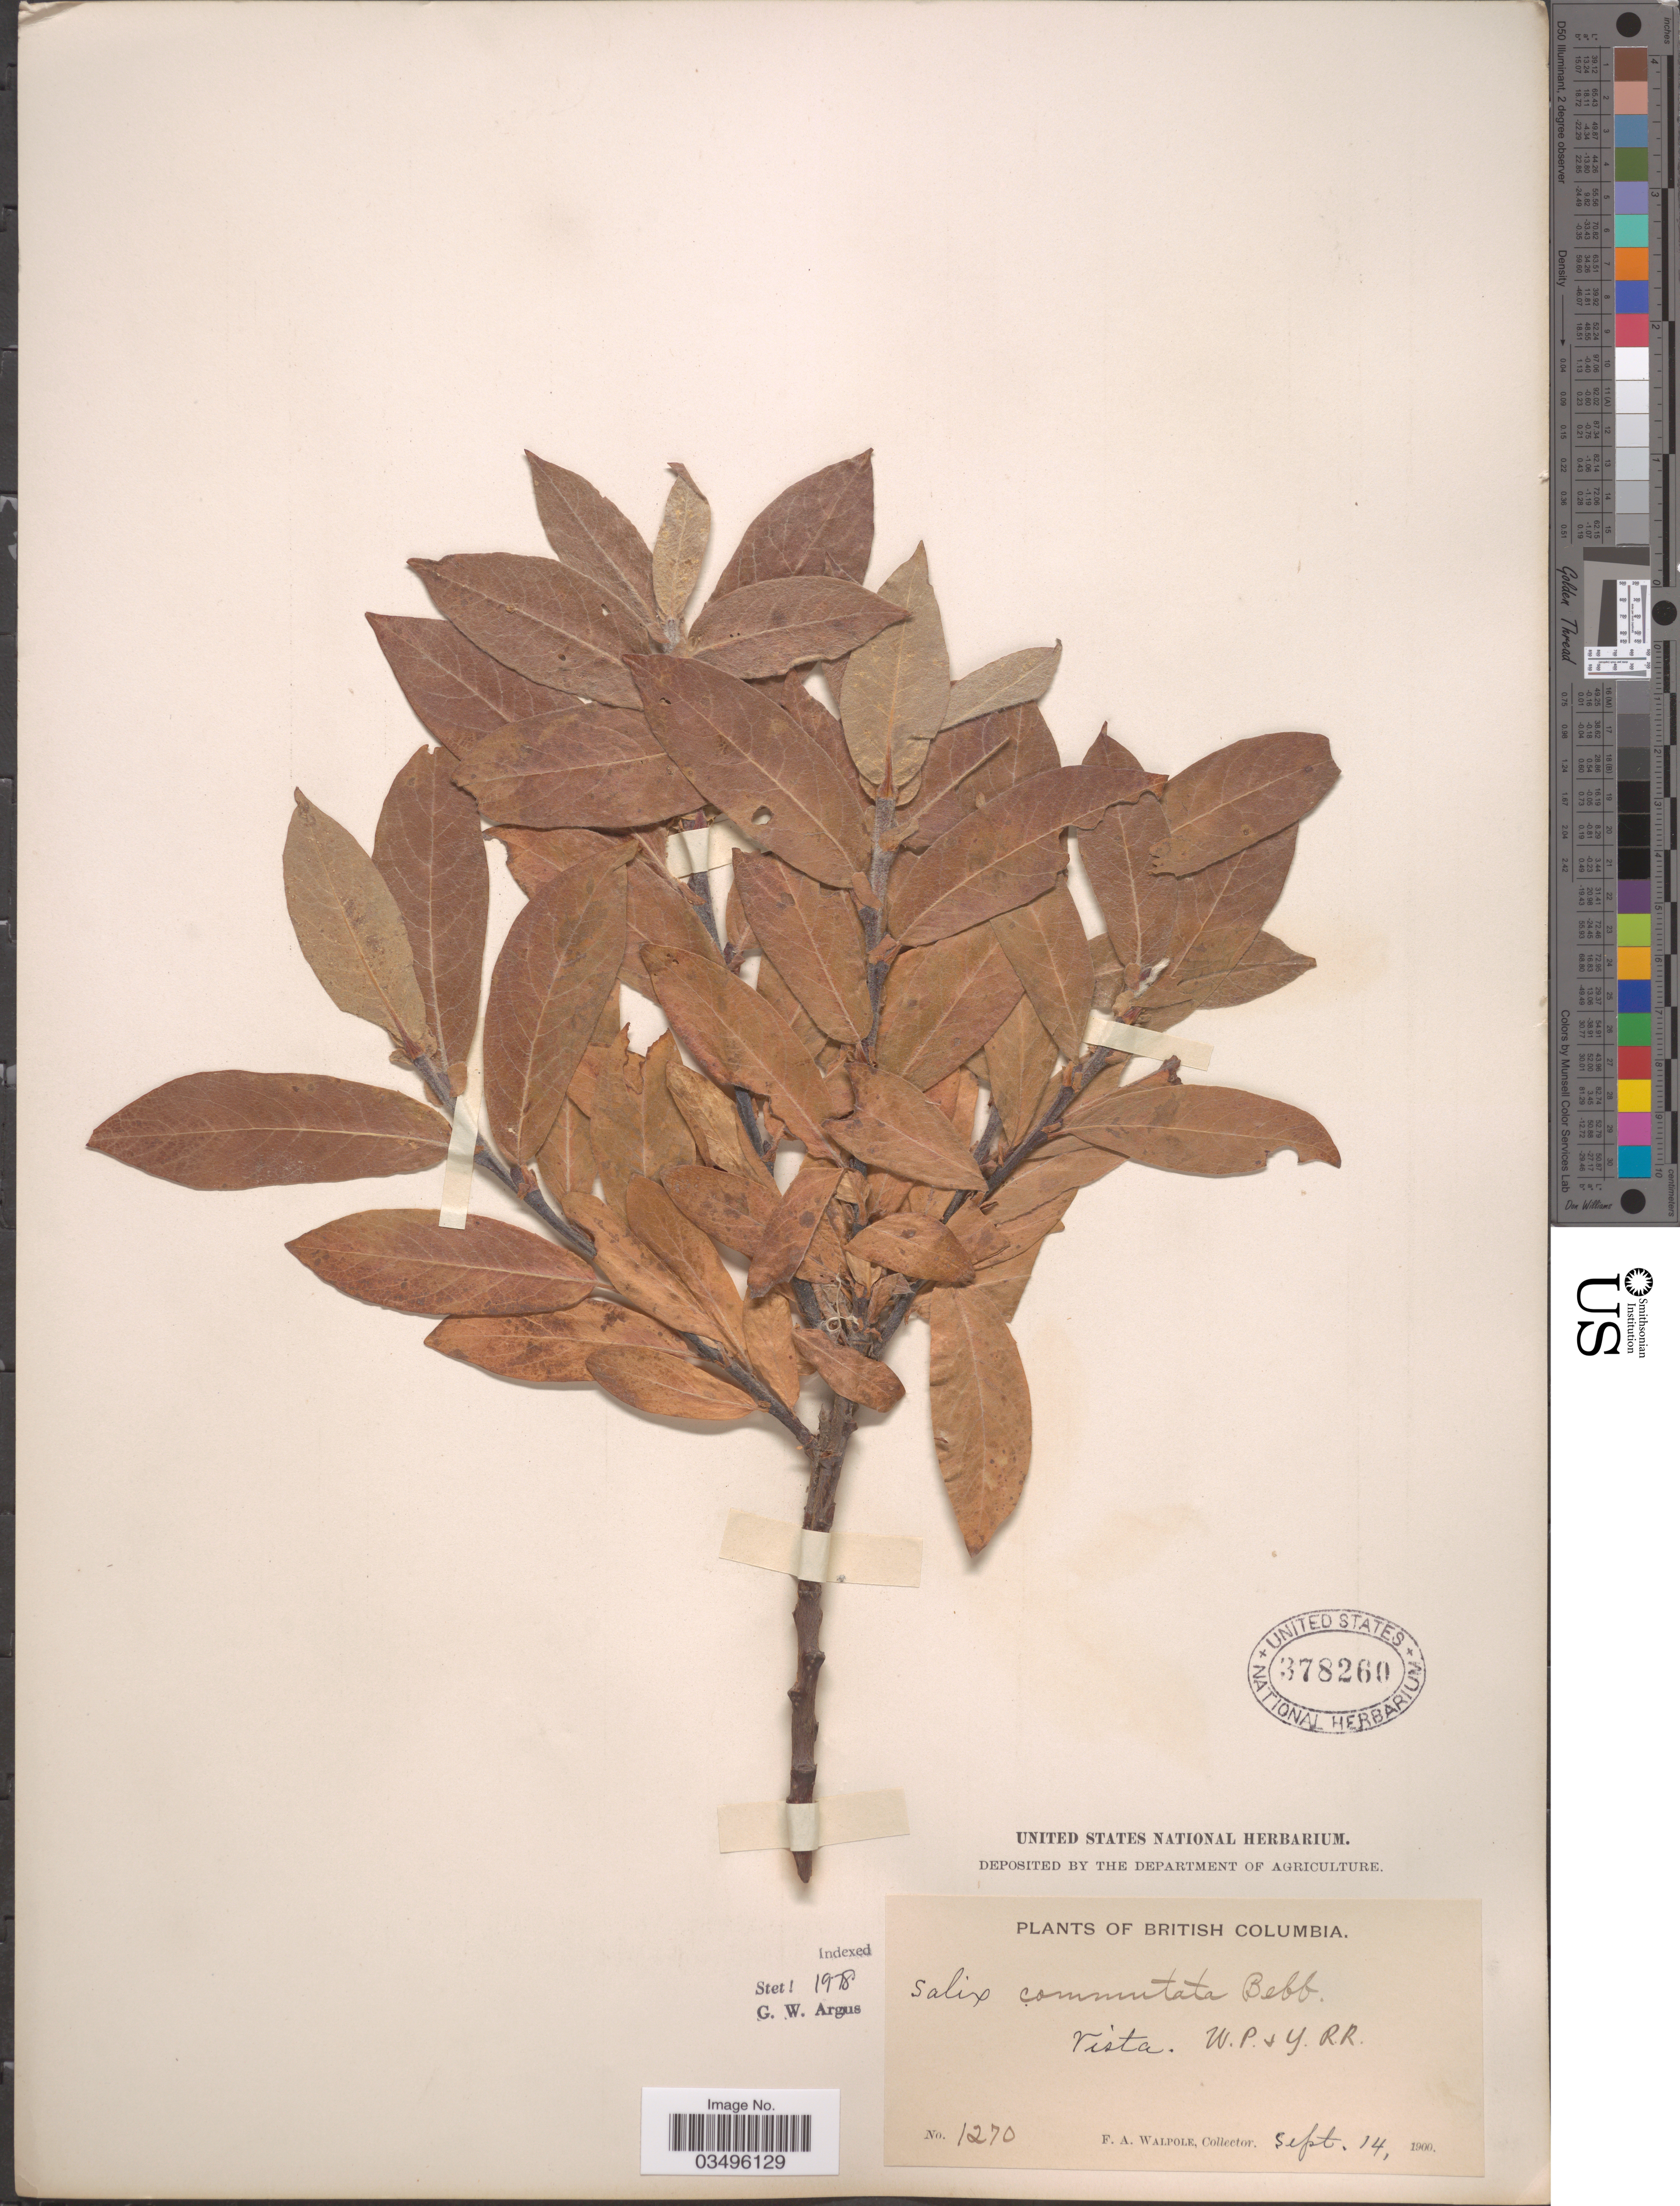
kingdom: Plantae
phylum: Tracheophyta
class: Magnoliopsida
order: Malpighiales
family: Salicaceae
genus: Salix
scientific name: Salix commutata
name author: Bebb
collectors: F. Walpole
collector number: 1270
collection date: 1900-09-14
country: Canada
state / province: British Columbia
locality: Vista. W.P. & Y.R.R. [unsure placement]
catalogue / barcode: US 378260